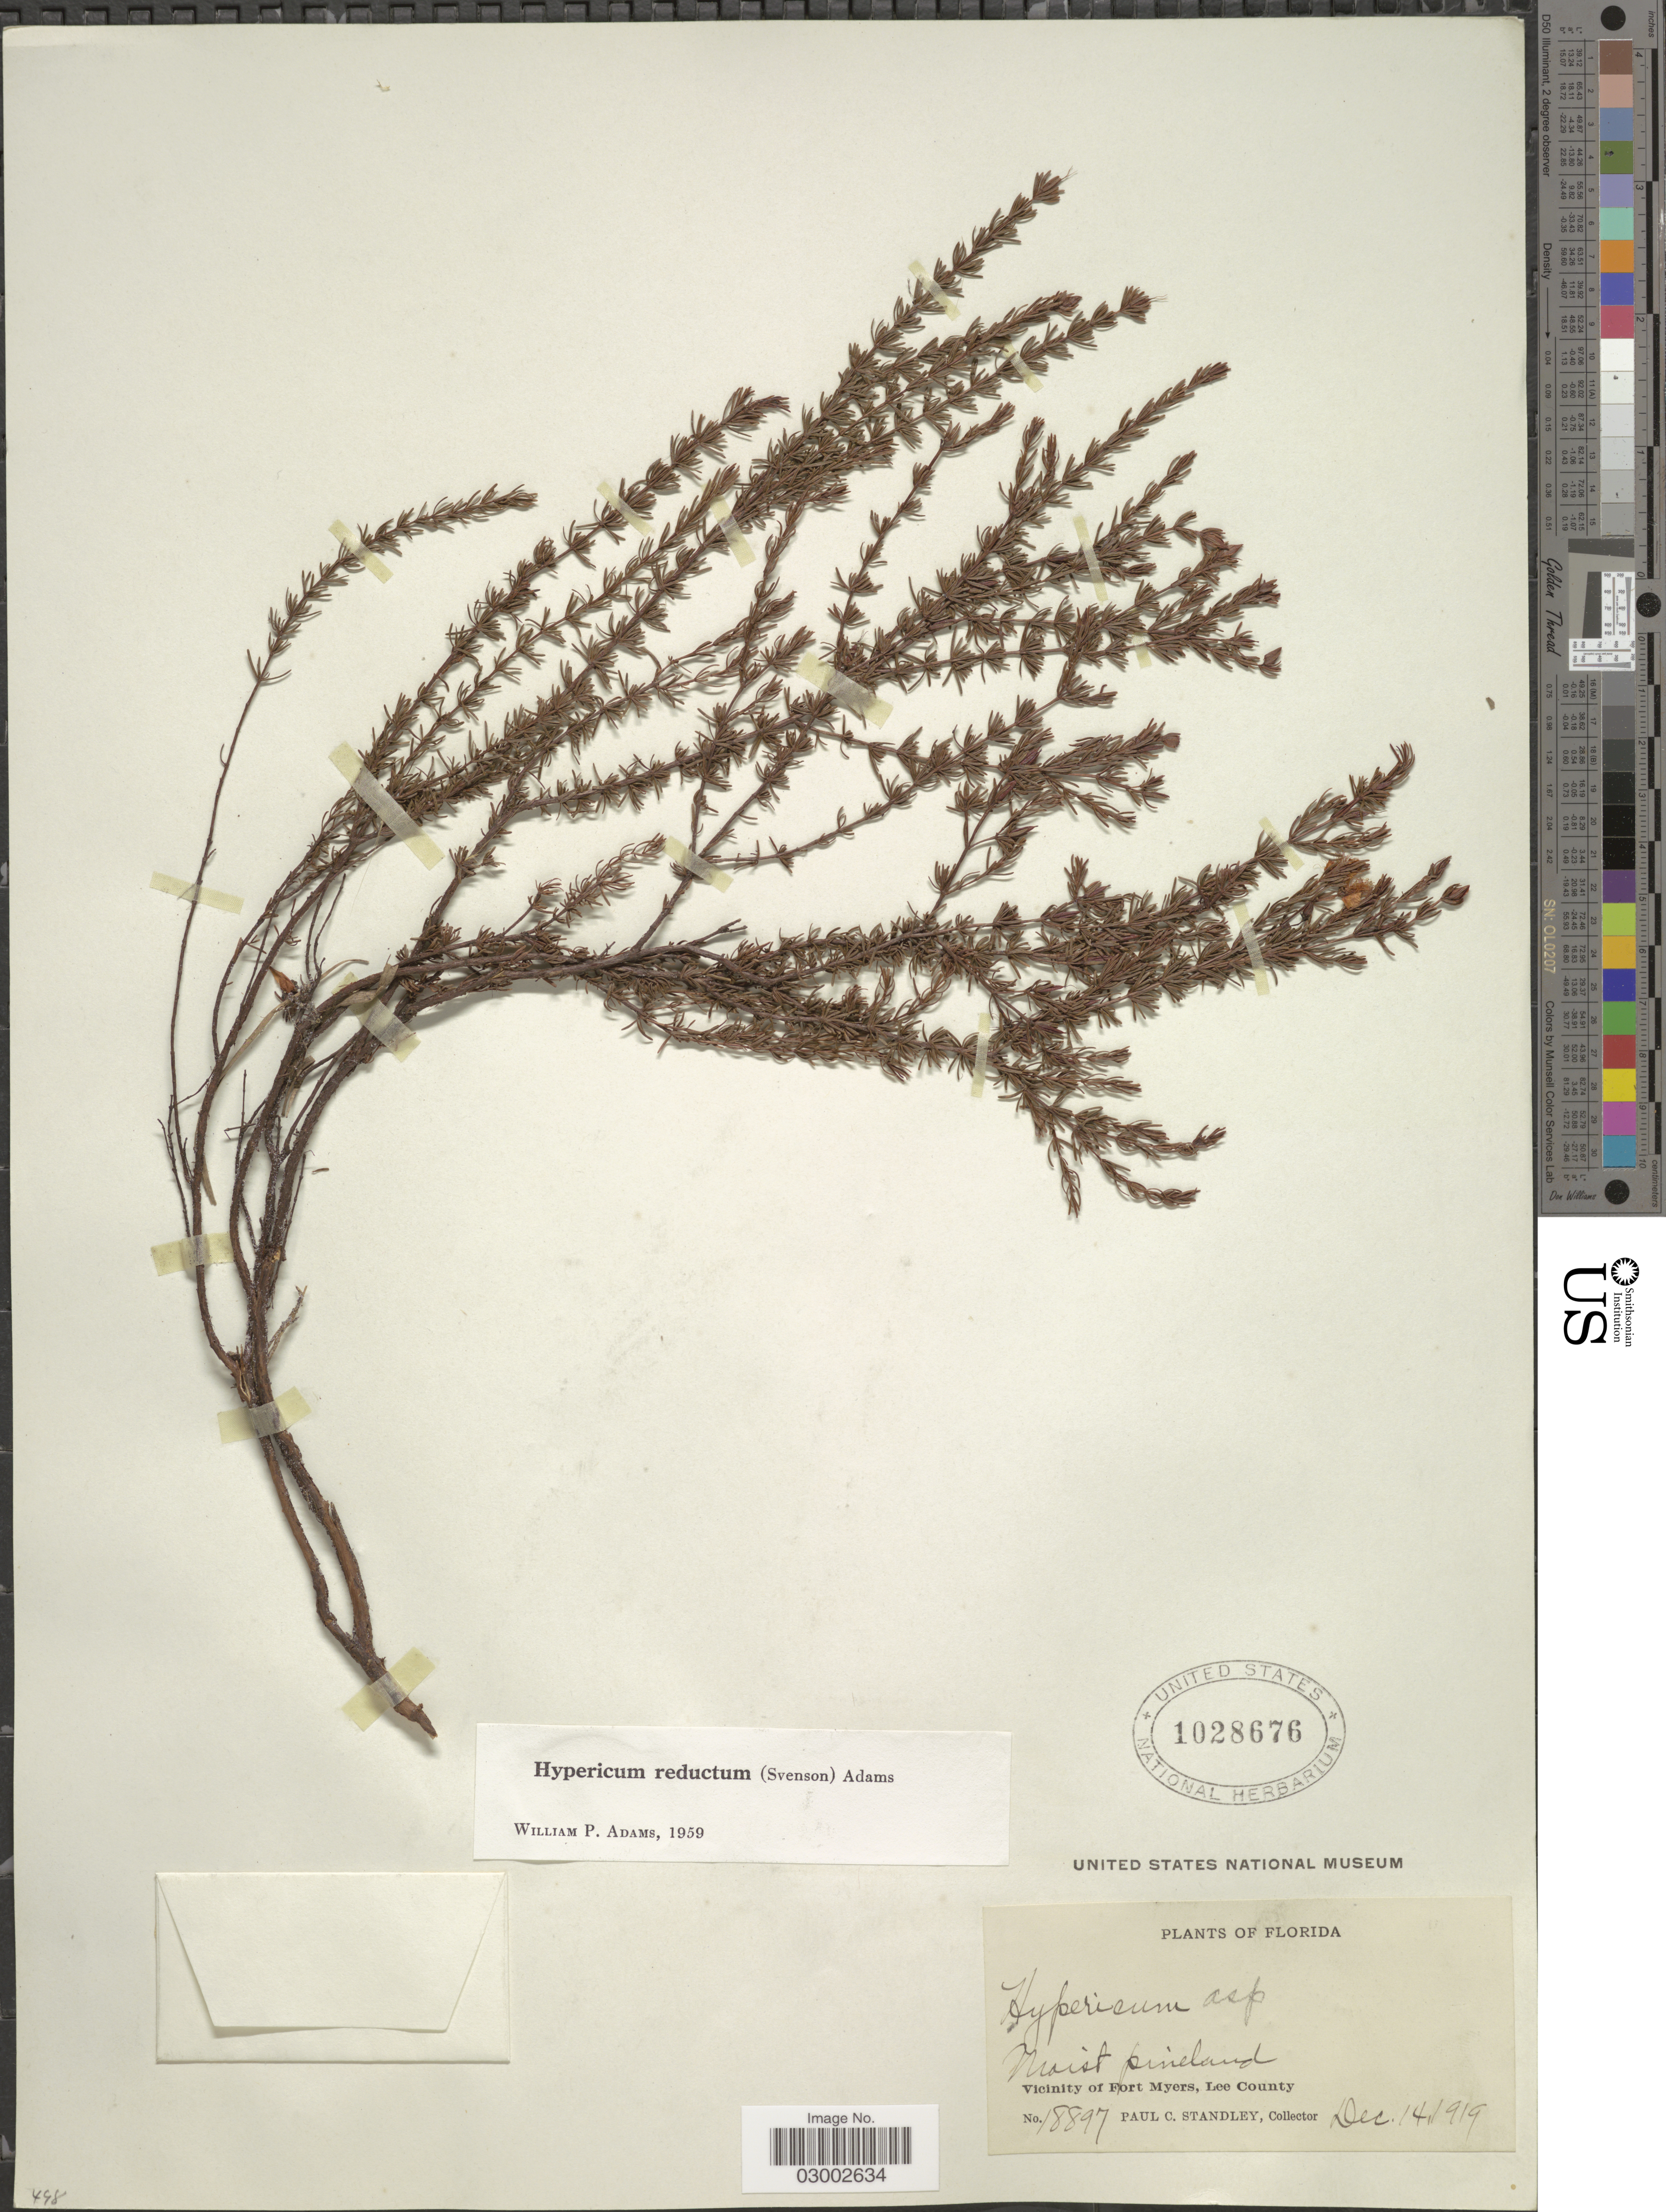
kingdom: Plantae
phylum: Tracheophyta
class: Magnoliopsida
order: Malpighiales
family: Hypericaceae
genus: Hypericum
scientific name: Hypericum tenuifolium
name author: Pursh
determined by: Strong, Mark T., (BOT), Smithsonian Institution - National Museum of Natural History (UNITED STATES)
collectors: P. C. Standley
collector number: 18897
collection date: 1919-12-14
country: United States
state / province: Florida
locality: Vicinity of Fort Myers, Lee County.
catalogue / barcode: US 1028676